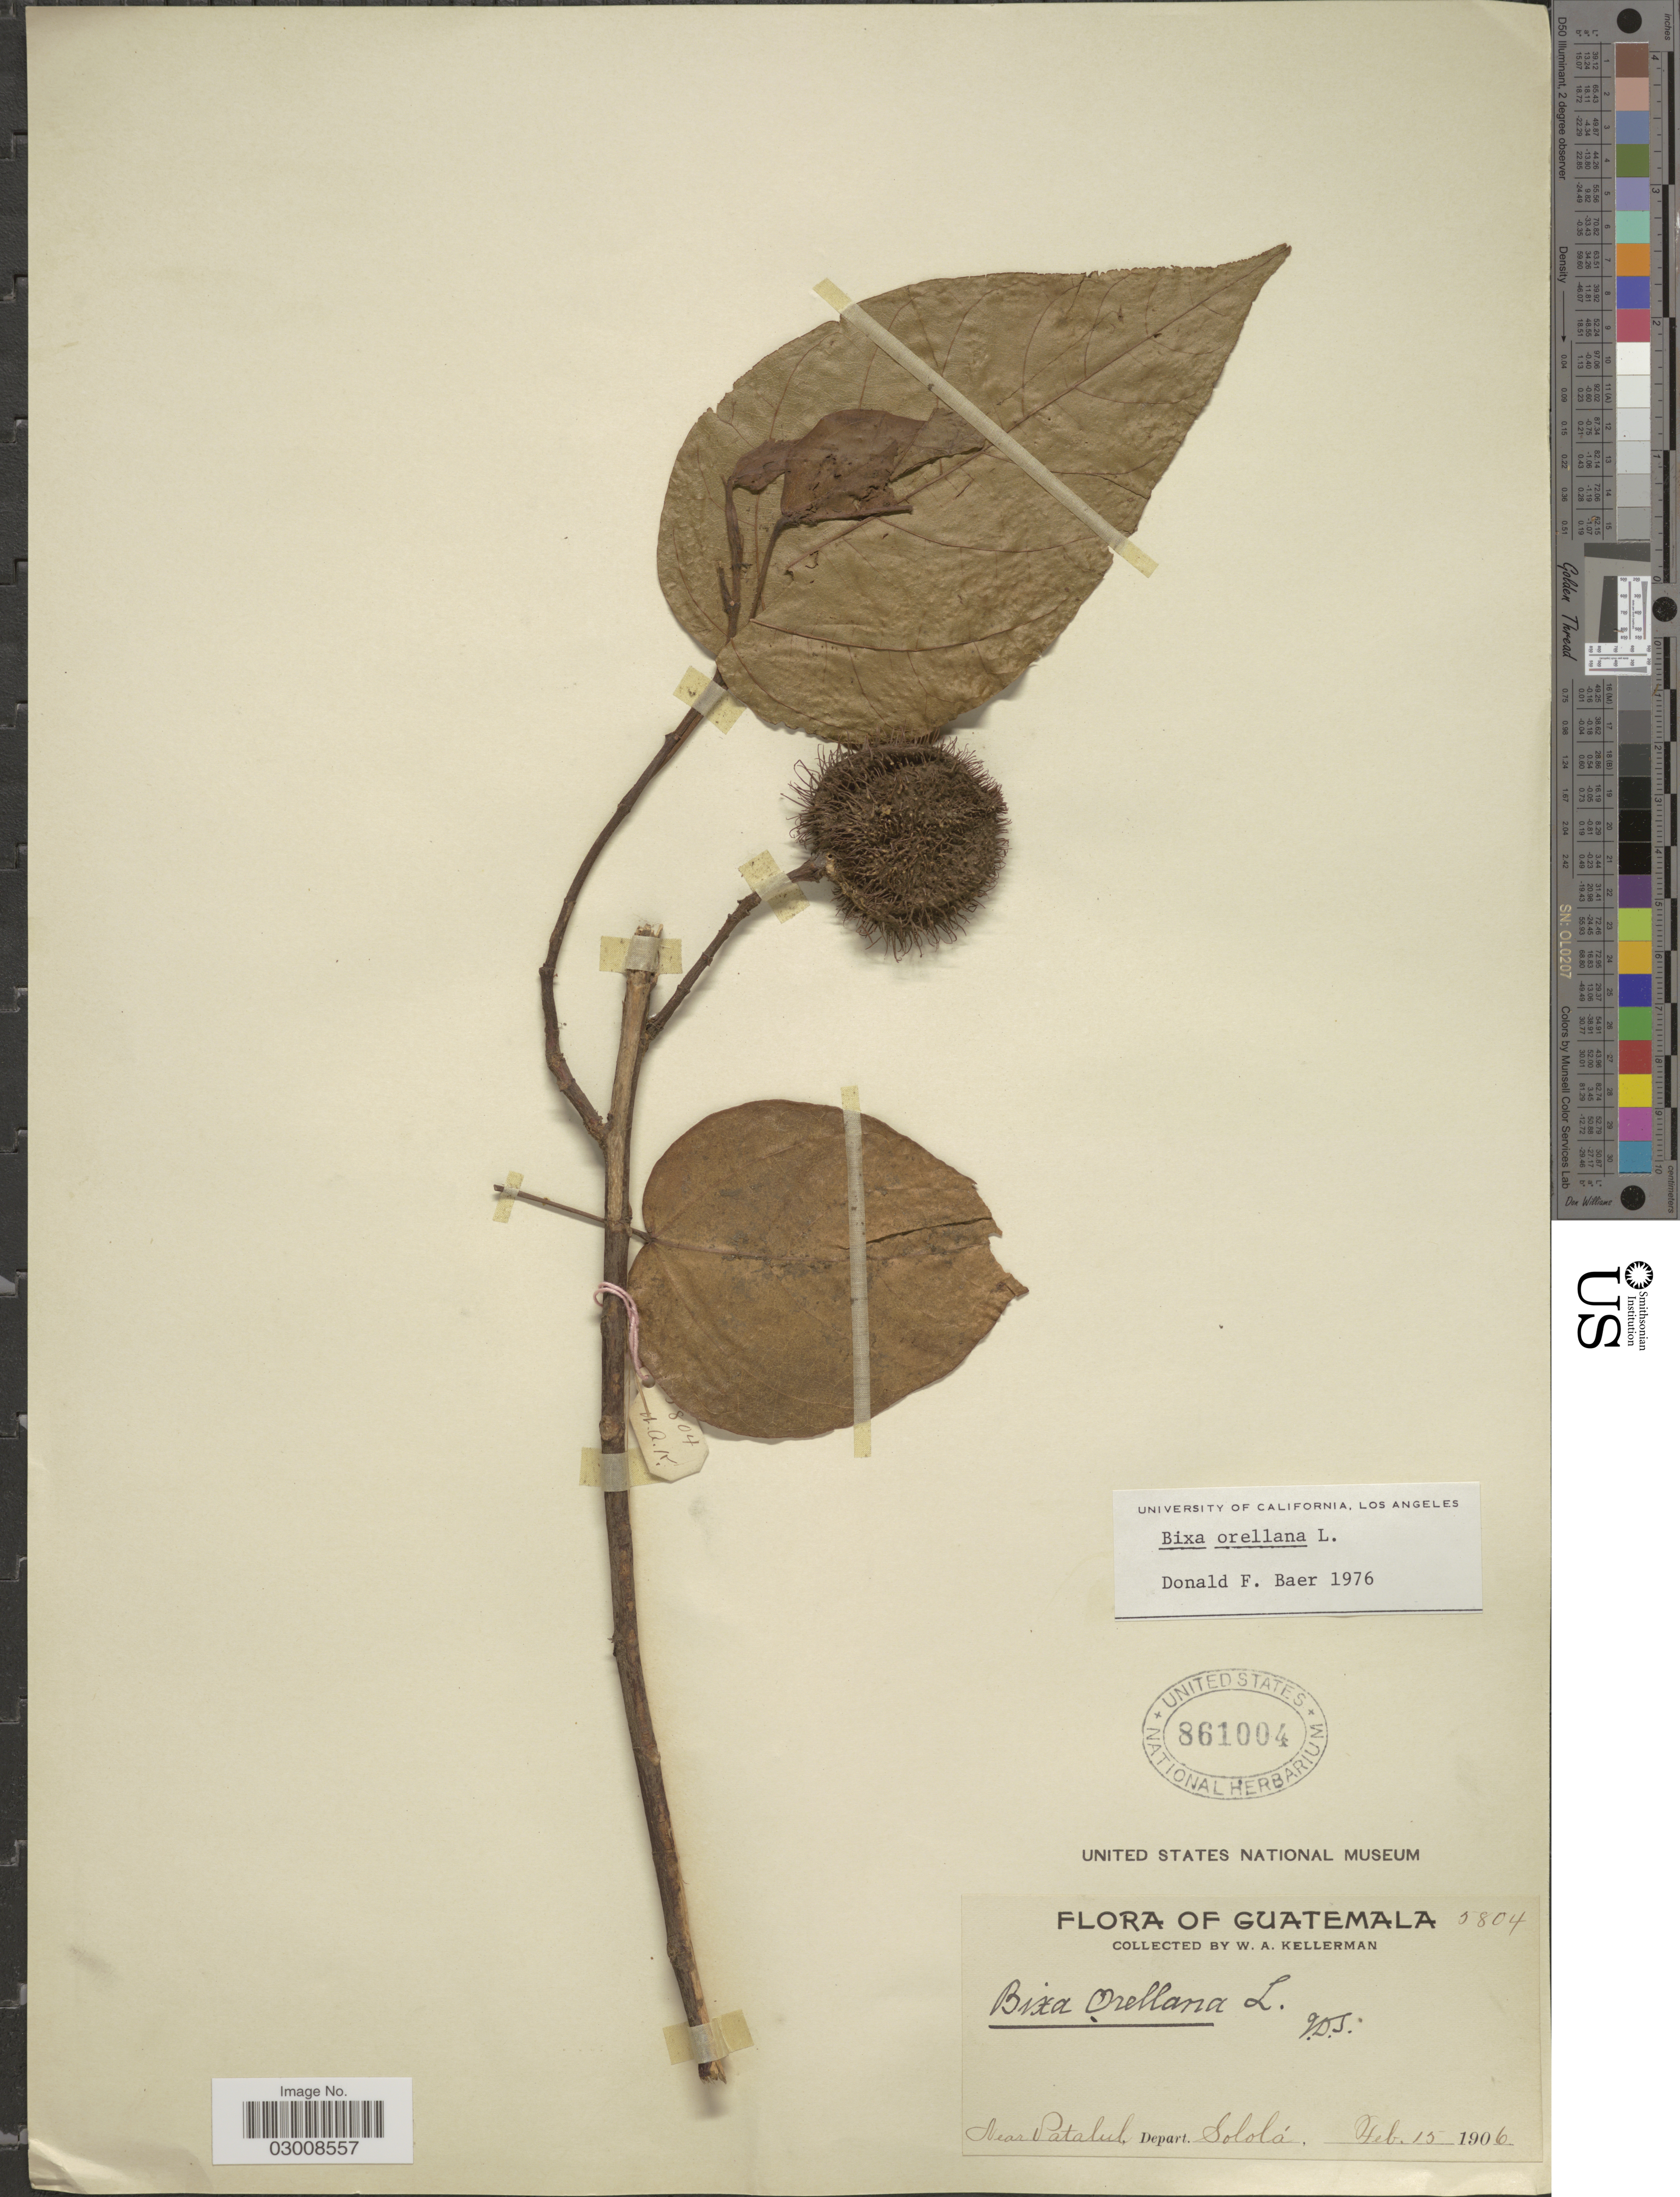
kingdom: Plantae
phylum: Tracheophyta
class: Magnoliopsida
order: Malvales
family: Bixaceae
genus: Bixa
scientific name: Bixa orellana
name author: L.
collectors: W. Kellerman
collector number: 5804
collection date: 1906-02-15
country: Guatemala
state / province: Sololá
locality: Near Patalul.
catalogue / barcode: US 861004